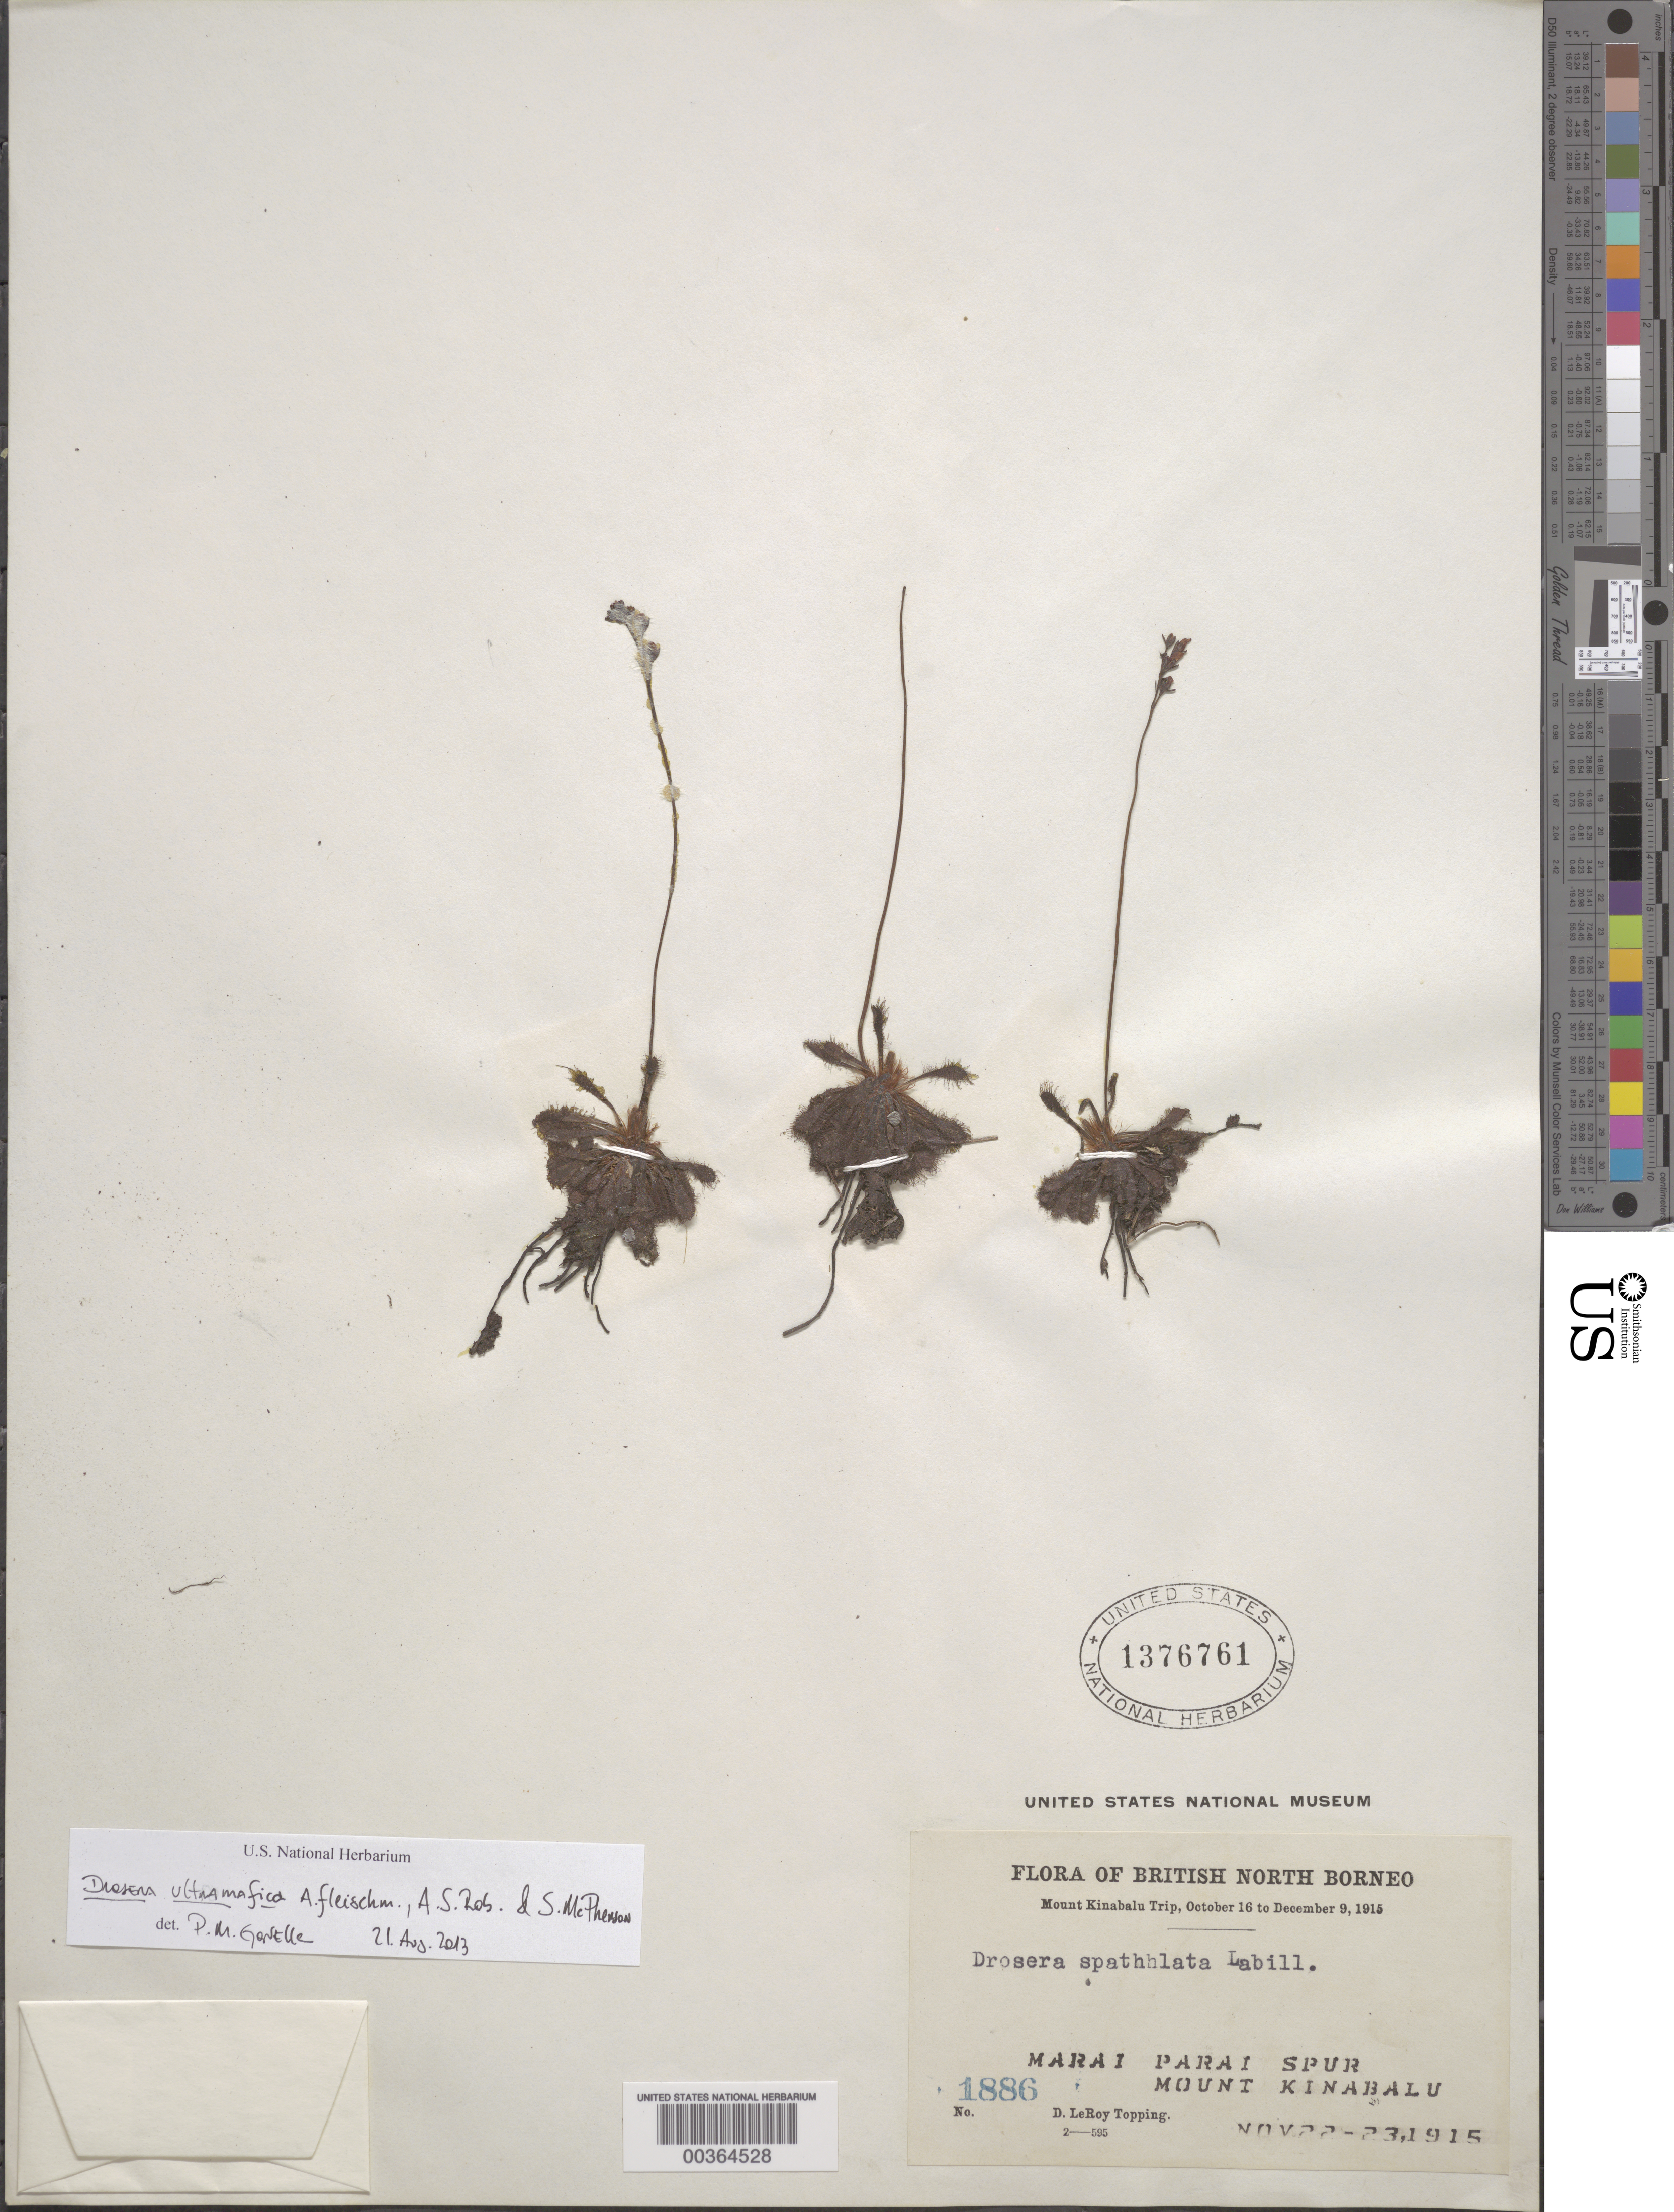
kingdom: Plantae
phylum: Tracheophyta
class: Magnoliopsida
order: Caryophyllales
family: Droseraceae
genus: Drosera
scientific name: Drosera ultramafica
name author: A. Fleischm. et al.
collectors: D. L. Topping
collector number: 1886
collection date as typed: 22 Nov 1915 to 23 Nov 1915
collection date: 1915-11-22/1915-11-23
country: Malaysia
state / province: Sabah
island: Borneo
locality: Mt. kinabalu, marai parai spur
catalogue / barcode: US 1376761